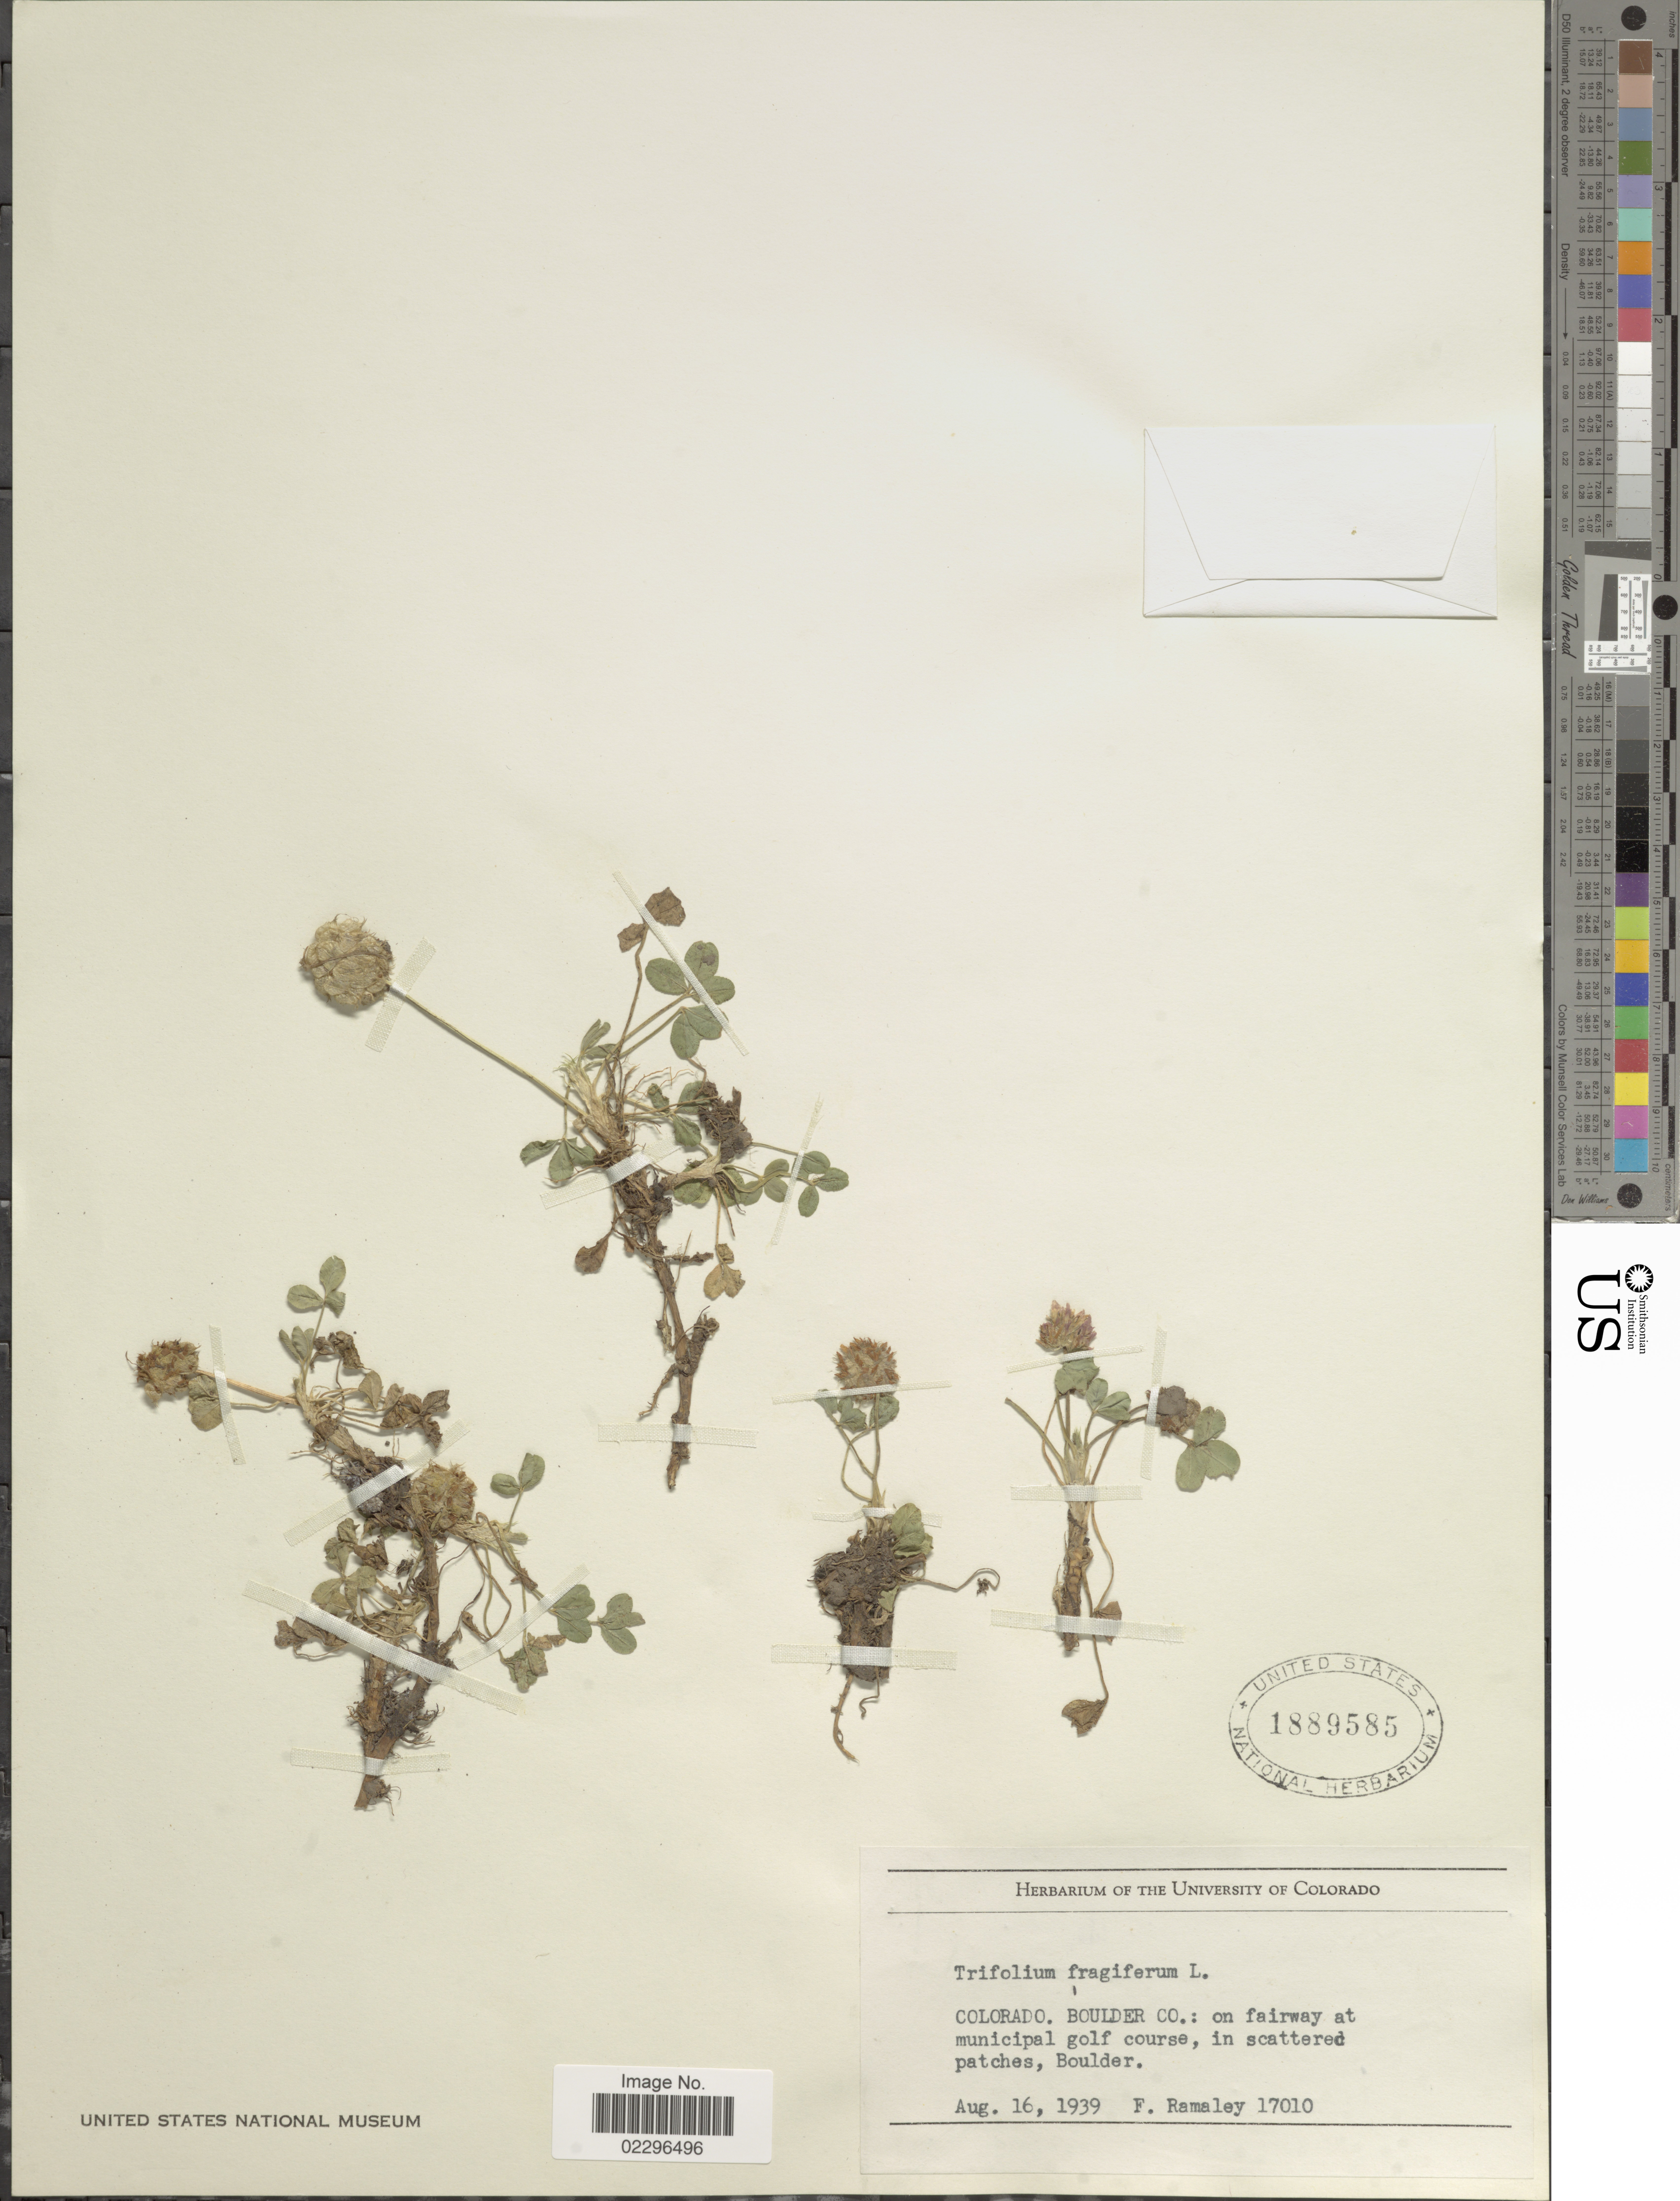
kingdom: Plantae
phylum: Tracheophyta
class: Magnoliopsida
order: Fabales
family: Fabaceae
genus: Trifolium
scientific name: Trifolium fragiferum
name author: L.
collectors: F. Ramaley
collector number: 17010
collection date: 1939-08-16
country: United States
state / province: Colorado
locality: Colorado, Boulder Co: on fairway at municipal golf course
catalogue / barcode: US 1889585